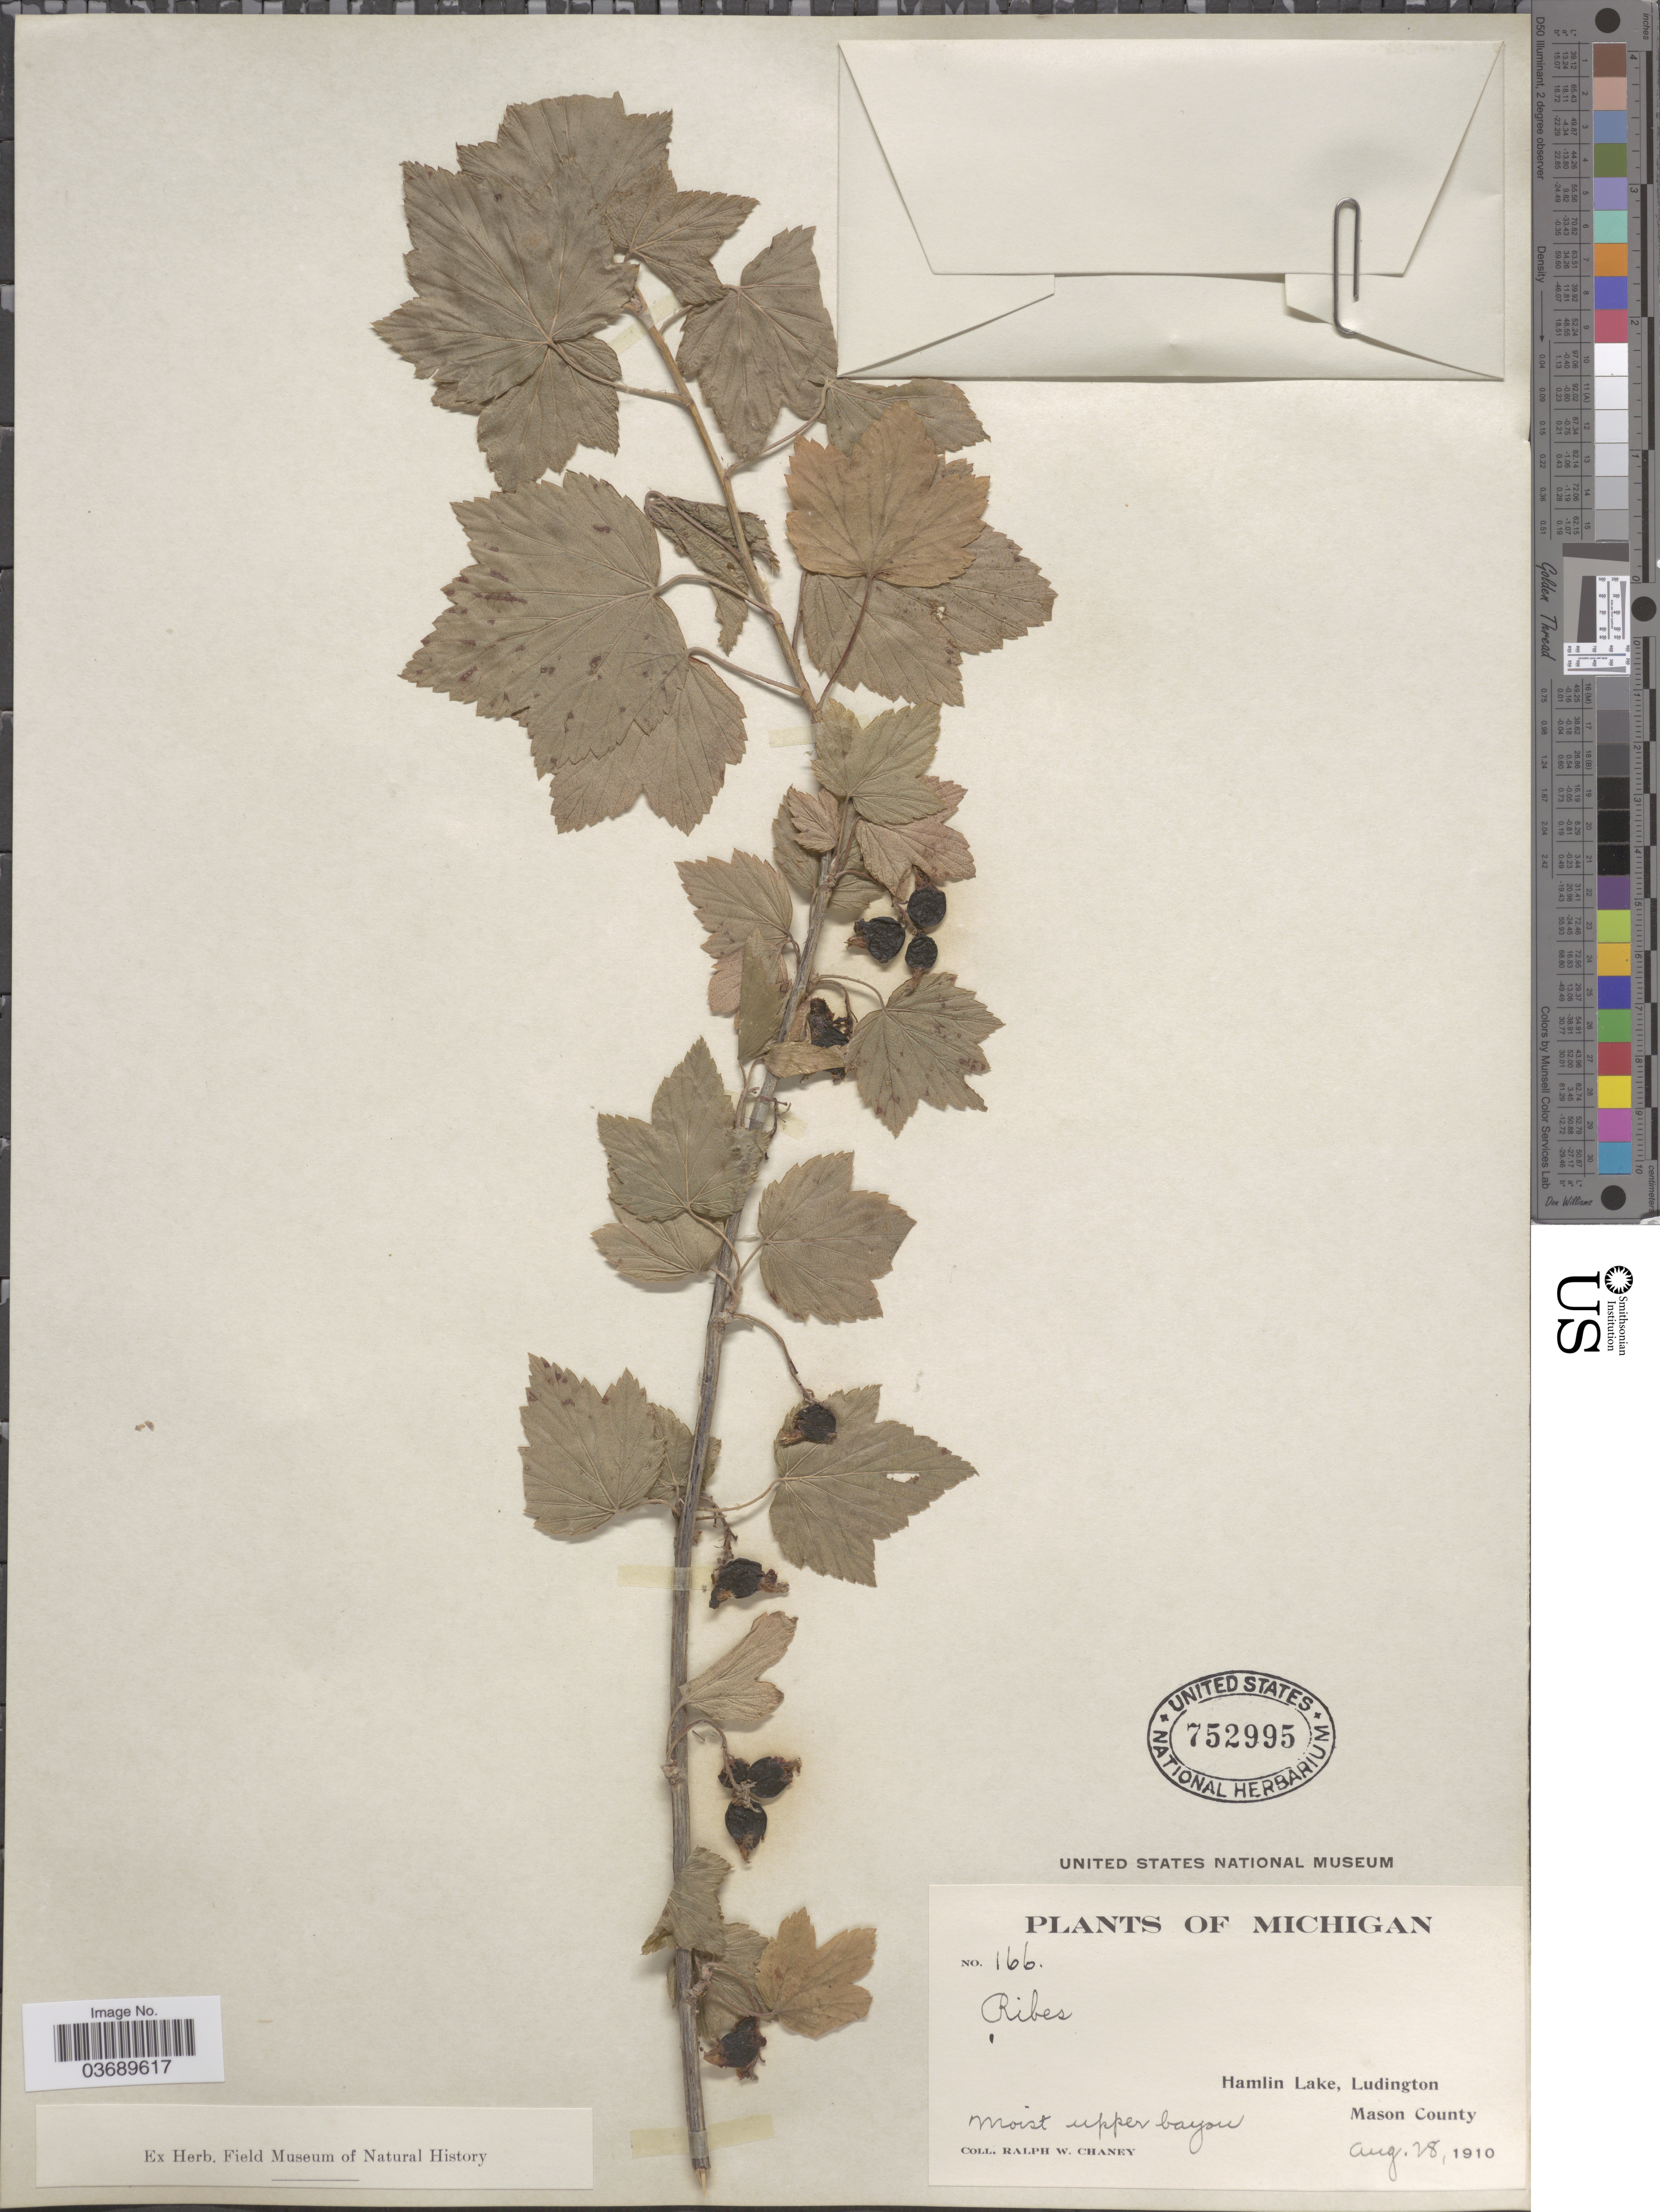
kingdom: Plantae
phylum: Tracheophyta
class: Magnoliopsida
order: Saxifragales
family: Grossulariaceae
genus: Ribes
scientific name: Ribes sp.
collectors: R. Chaney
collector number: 166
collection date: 1910-08-28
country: United States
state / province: Michigan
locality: Hamlin Lake, Ludington. Mason County. Moist upper bayou.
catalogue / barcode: US 752995